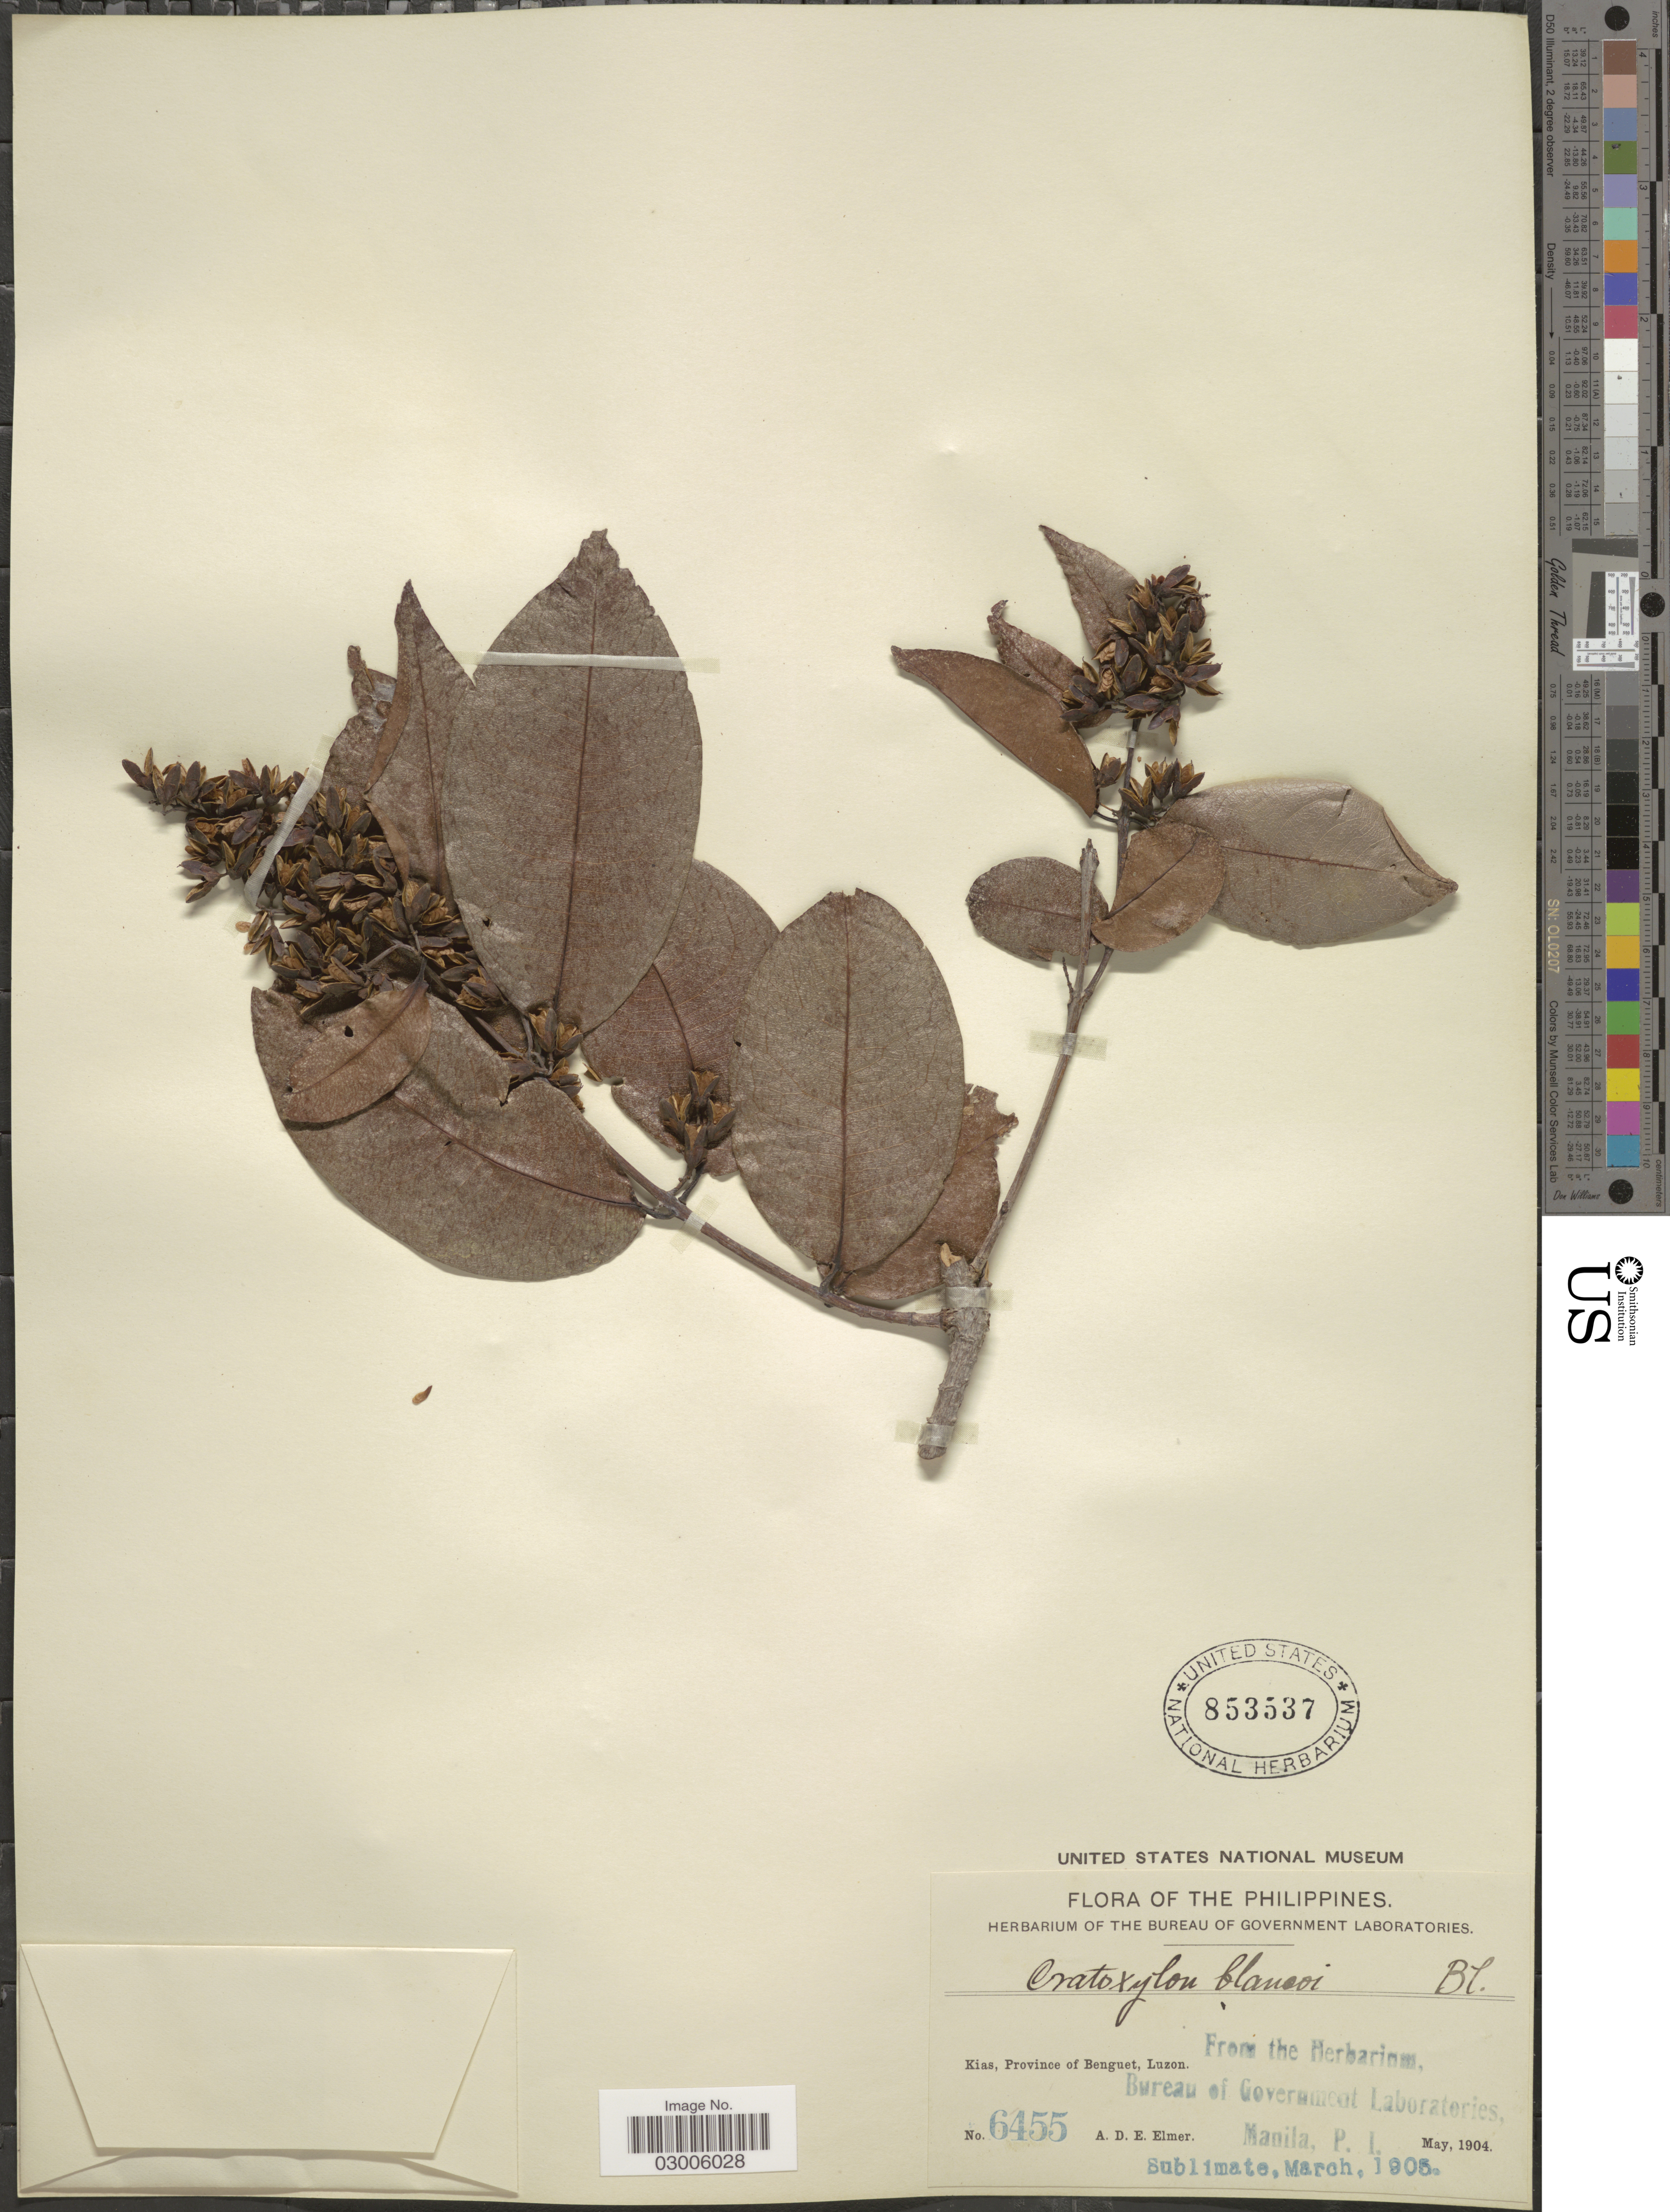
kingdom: Plantae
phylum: Tracheophyta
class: Magnoliopsida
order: Malpighiales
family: Hypericaceae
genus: Cratoxylum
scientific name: Cratoxylum blancoi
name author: Blume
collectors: A. D. E. Elmer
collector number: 6455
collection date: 1904-05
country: Philippines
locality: Kias, Province of Benguet, Luzon.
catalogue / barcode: US 853537